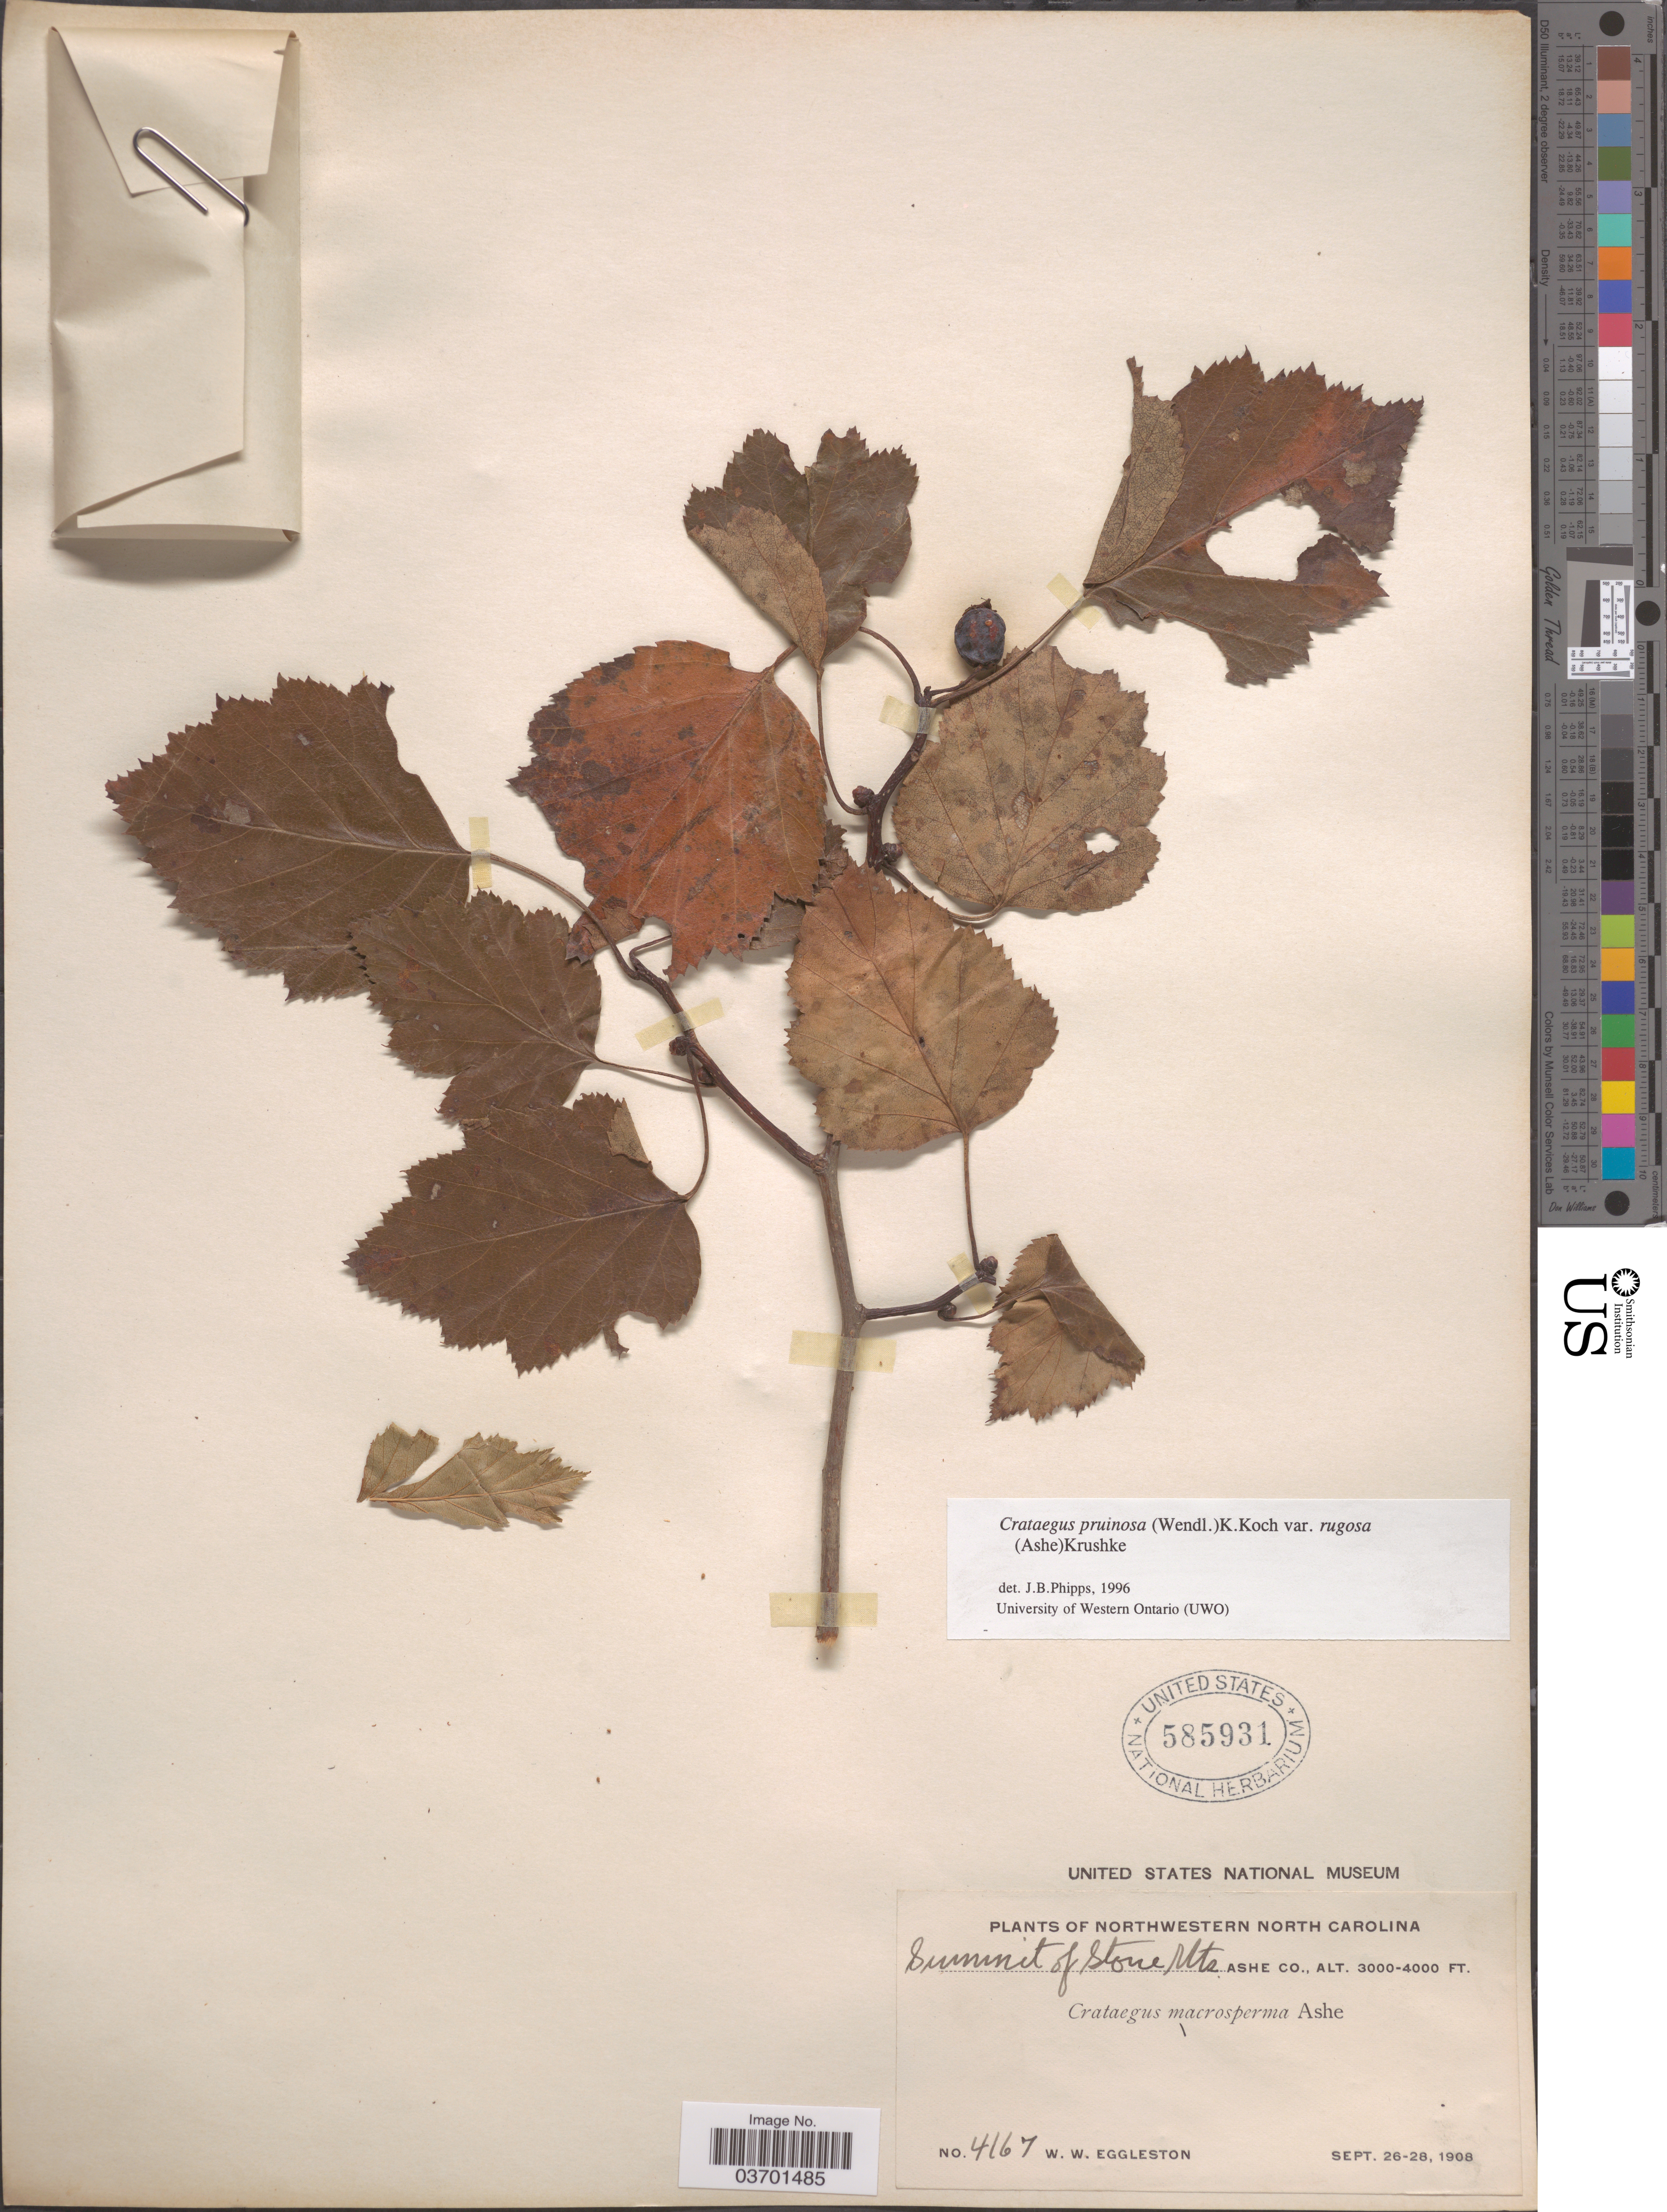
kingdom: Plantae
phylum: Tracheophyta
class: Magnoliopsida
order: Rosales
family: Rosaceae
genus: Crataegus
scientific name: Crataegus pruinosa var. rugosa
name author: (Ashe) Kruschke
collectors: W. W. Eggleston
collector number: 4167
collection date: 1908-09-26/1908-09-28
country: United States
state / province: North Carolina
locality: Northwestern North Carolina. Summit of Stone Mts, Ashe Co.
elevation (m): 914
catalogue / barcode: US 585931